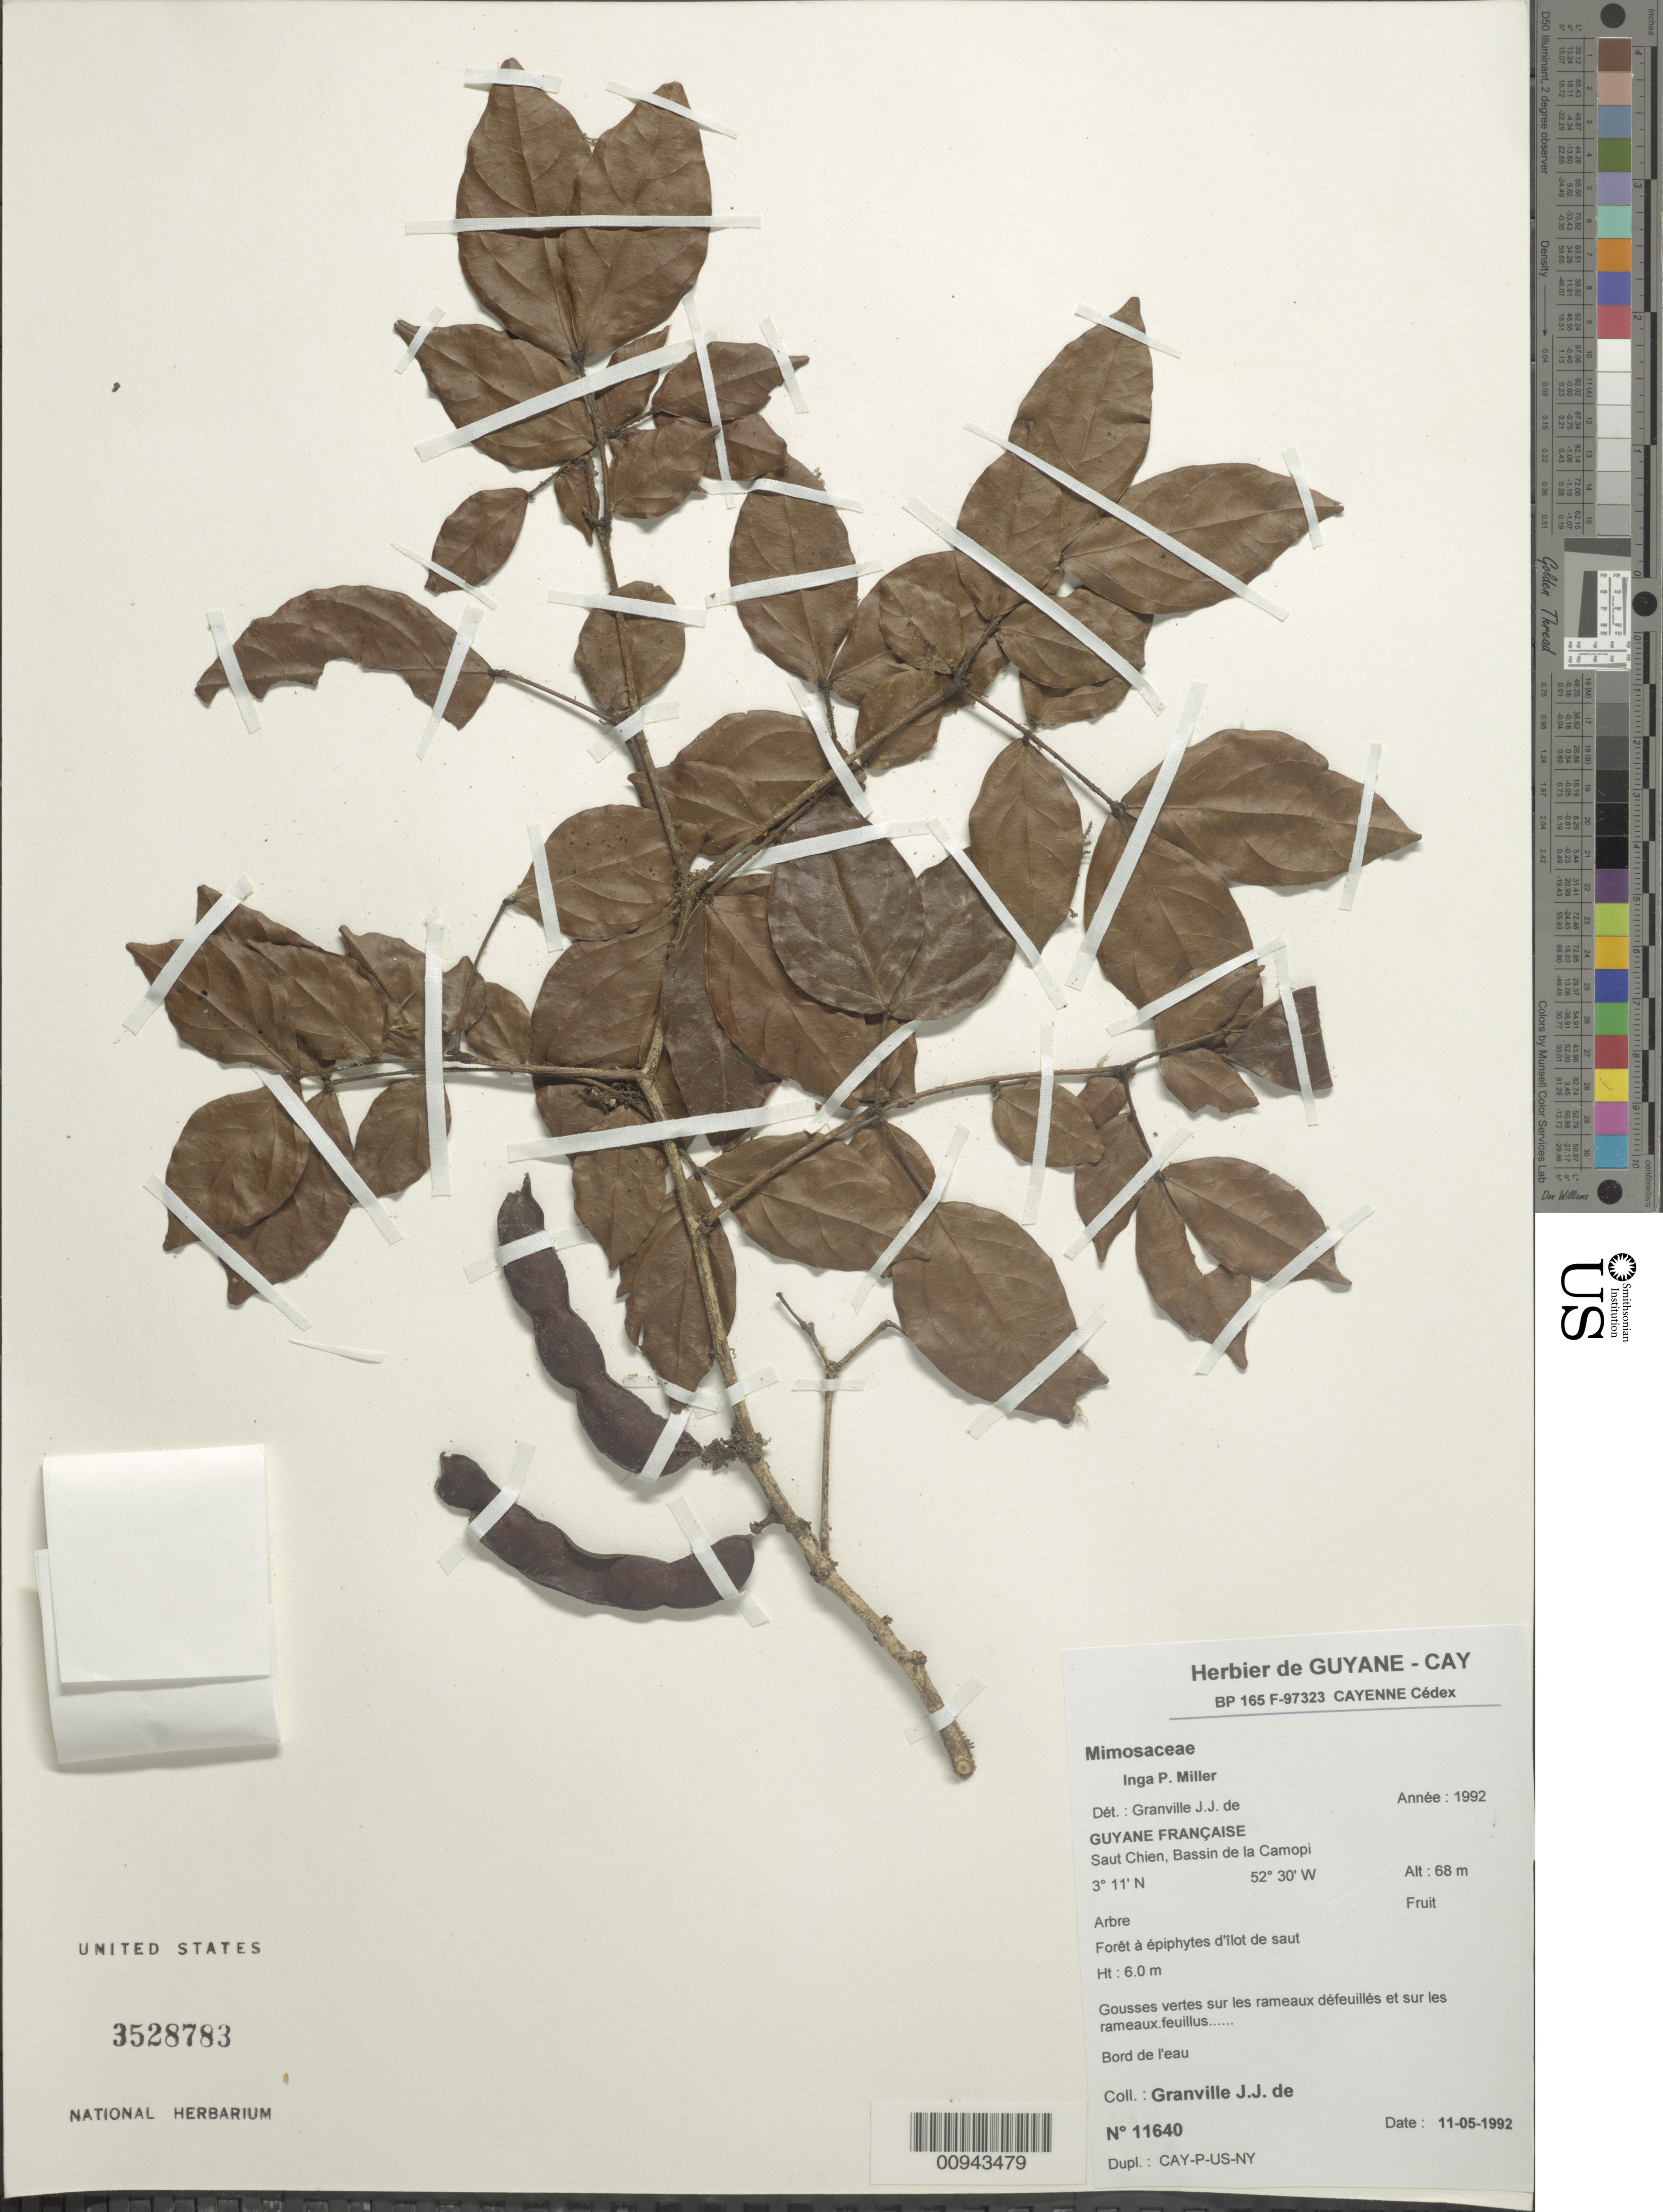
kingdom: Plantae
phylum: Tracheophyta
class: Magnoliopsida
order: Fabales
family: Fabaceae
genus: Inga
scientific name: Inga sp.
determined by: Granville, J. J. de, (CAY), Institut de Recherche pour le Developpement (IRD) (FRENCH GUIANA)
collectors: J.-J. de Granville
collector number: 11640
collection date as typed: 11-May-92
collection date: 1992-05-11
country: French Guiana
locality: Saut Chien, Bassin de la Camopi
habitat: Foret a epiphytes d'ilot de saut. Bord de l'eau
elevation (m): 68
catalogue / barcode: US 3528783